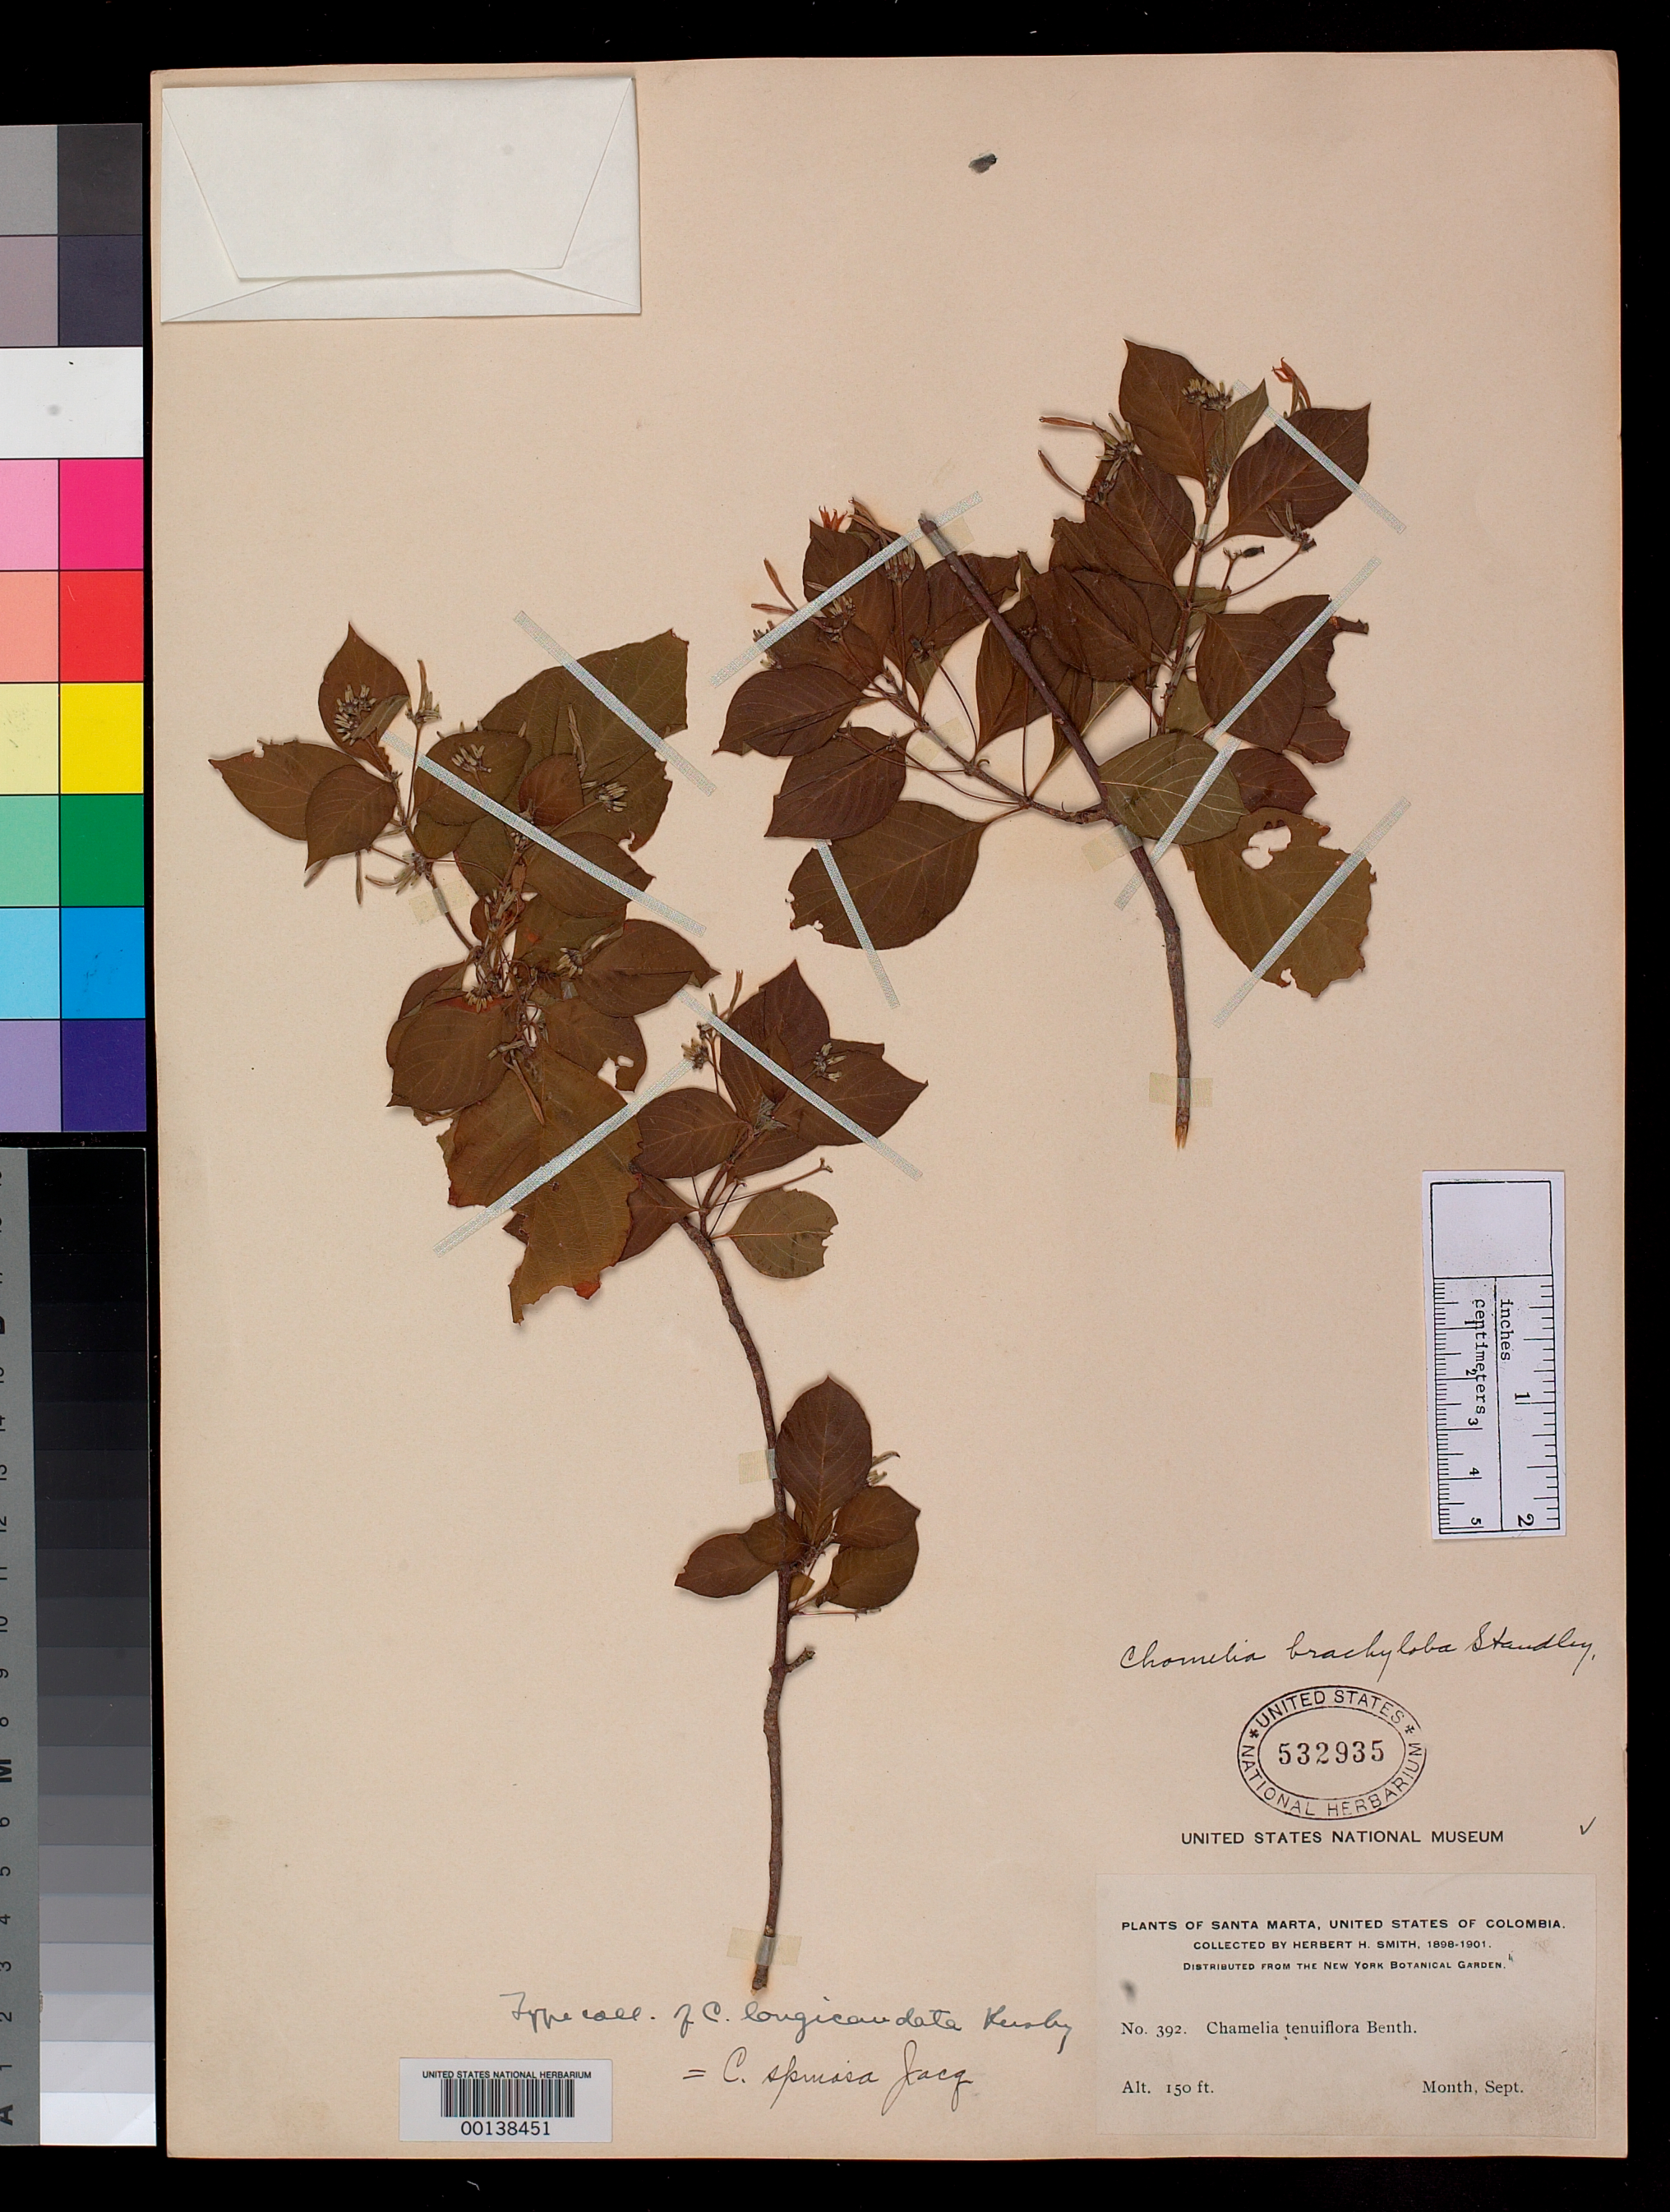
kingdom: Plantae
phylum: Tracheophyta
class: Magnoliopsida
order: Gentianales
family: Rubiaceae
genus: Chomelia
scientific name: Chomelia longicaudata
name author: Rusby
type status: Isotype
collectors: Herbert H. Smith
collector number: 392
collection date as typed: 1898 to -- --- 1899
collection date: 1898/1899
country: Colombia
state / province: Magdalena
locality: Santa Marta.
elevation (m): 46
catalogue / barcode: US 532935